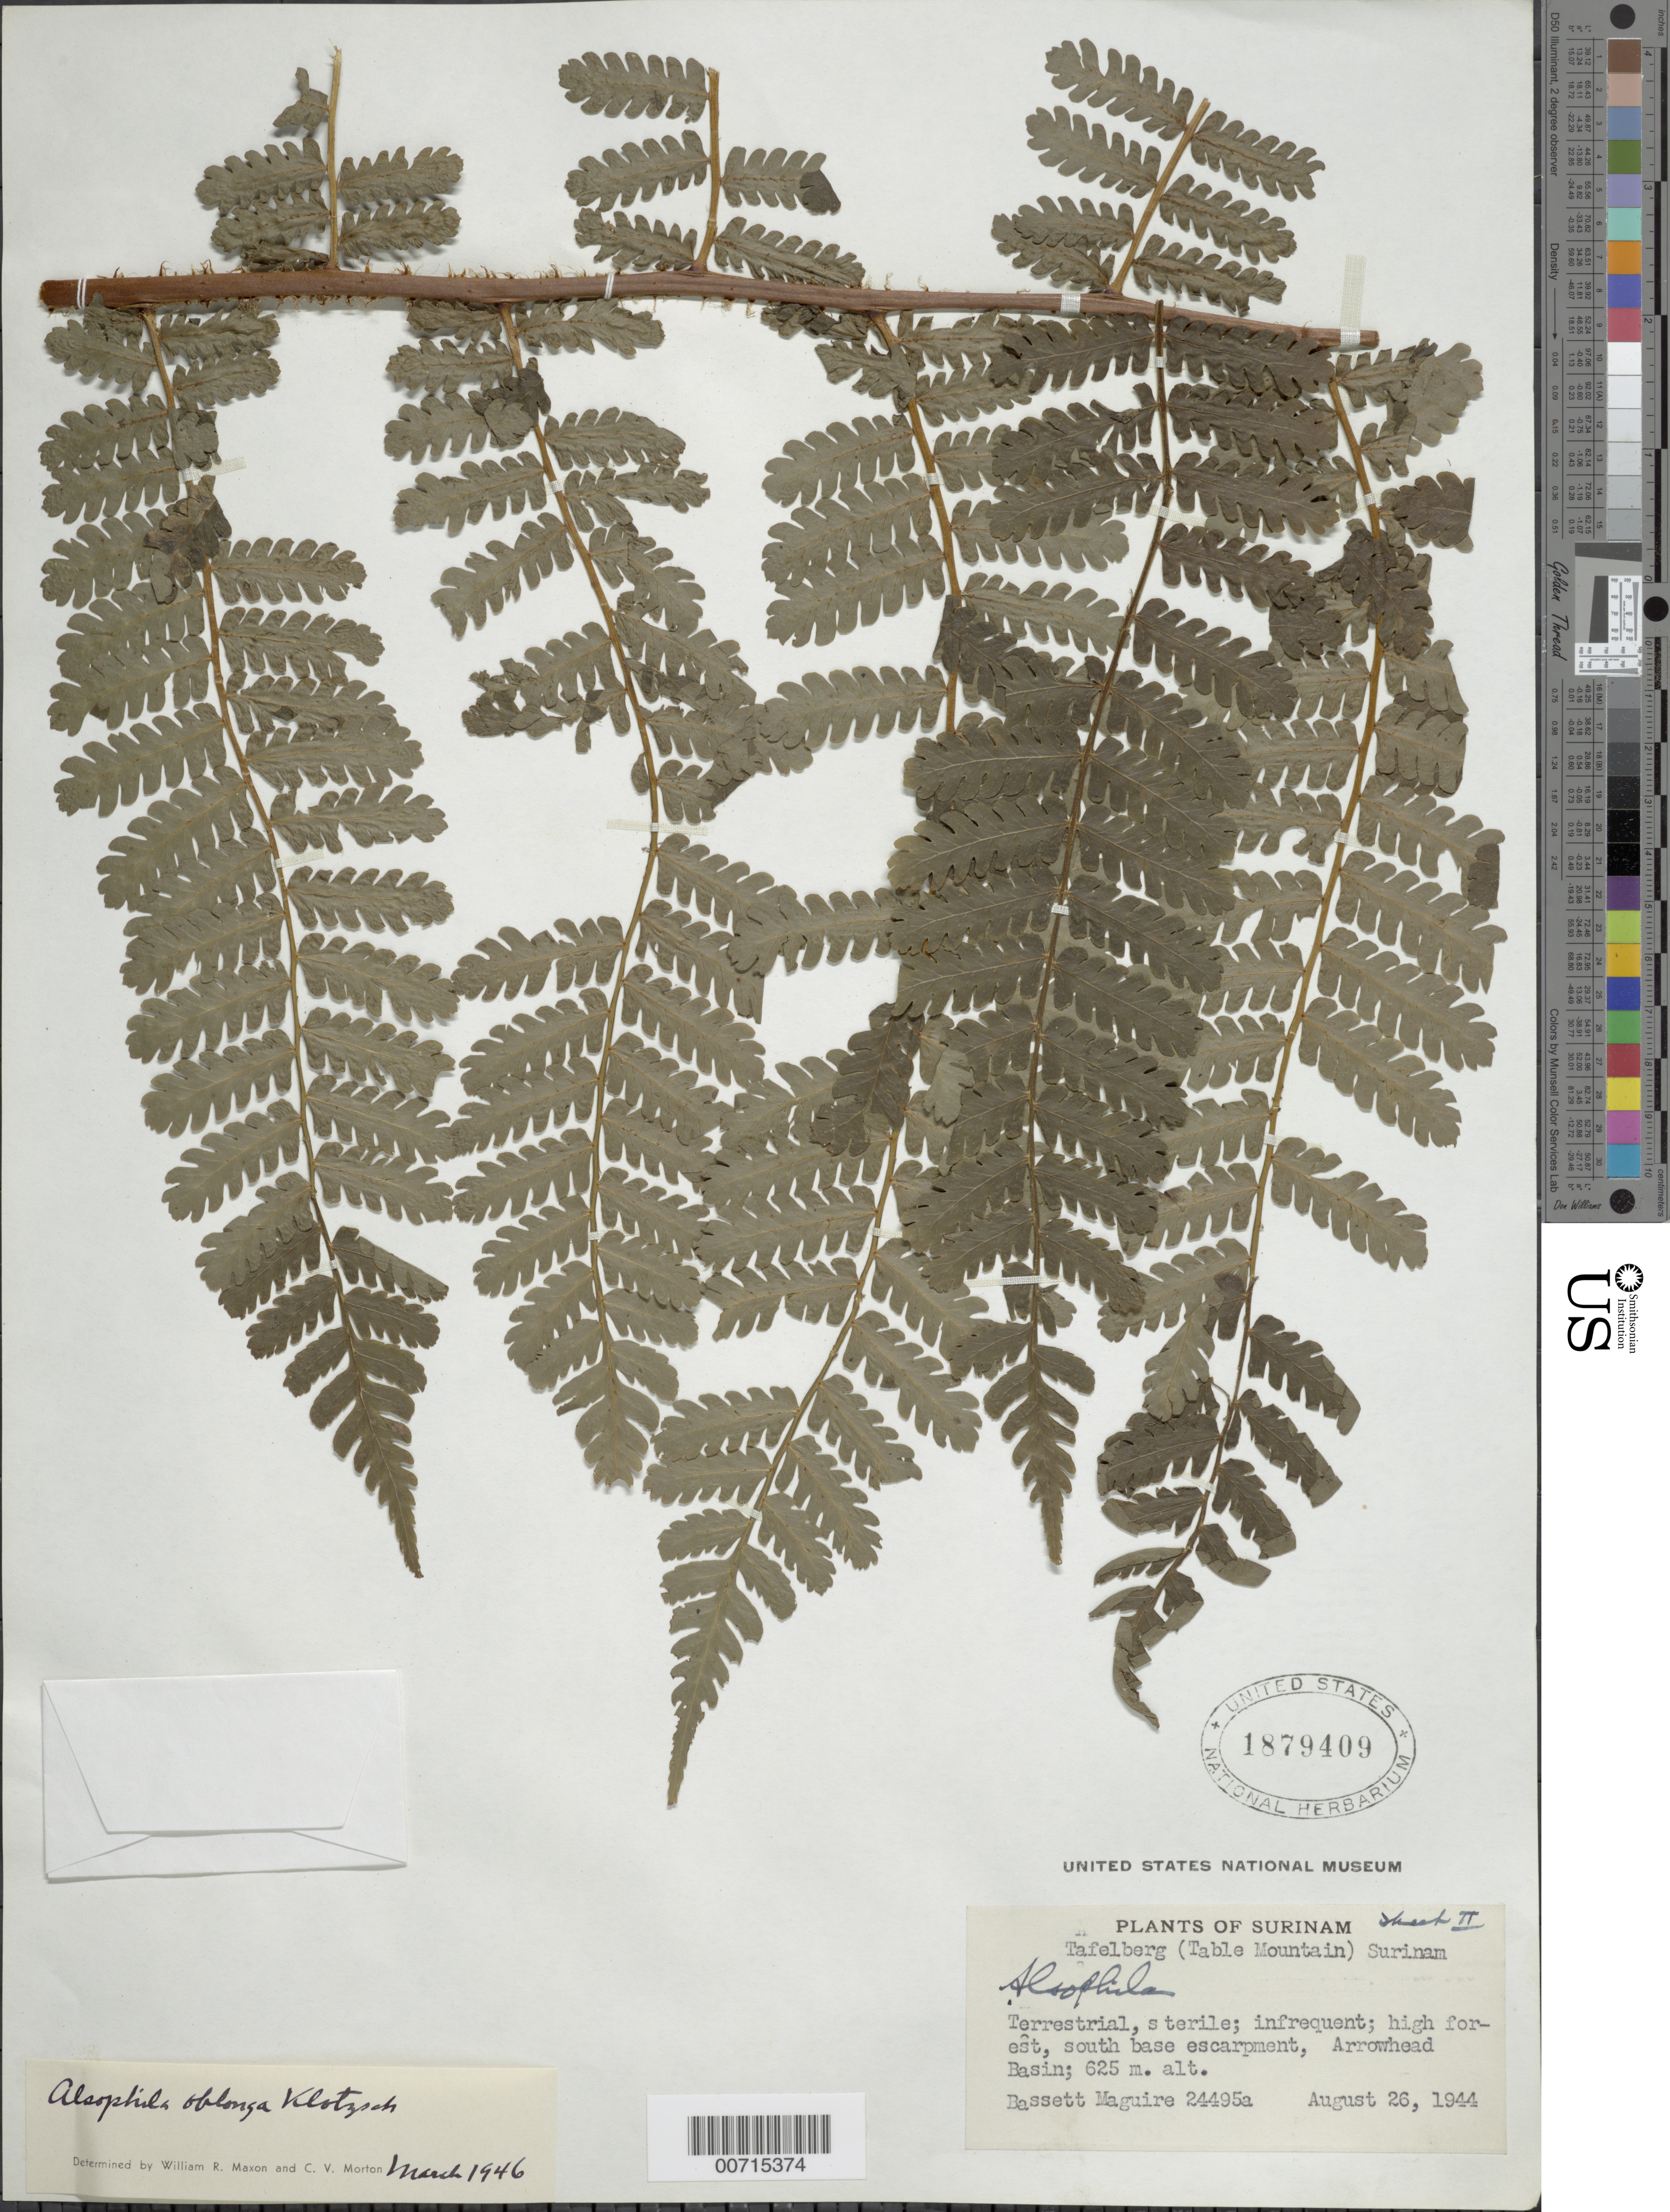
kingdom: Plantae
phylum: Tracheophyta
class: Polypodiopsida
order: Cyatheales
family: Cyatheaceae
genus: Cyathea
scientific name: Cyathea pungens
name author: (Willd.) Domin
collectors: B. Maguire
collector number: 24495 a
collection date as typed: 26-Aug-44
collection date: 1944-08-26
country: Suriname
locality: Tafelberg (Table Mountain), Arrowhead Basin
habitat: High forest, south base escarpment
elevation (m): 625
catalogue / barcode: US 1879409